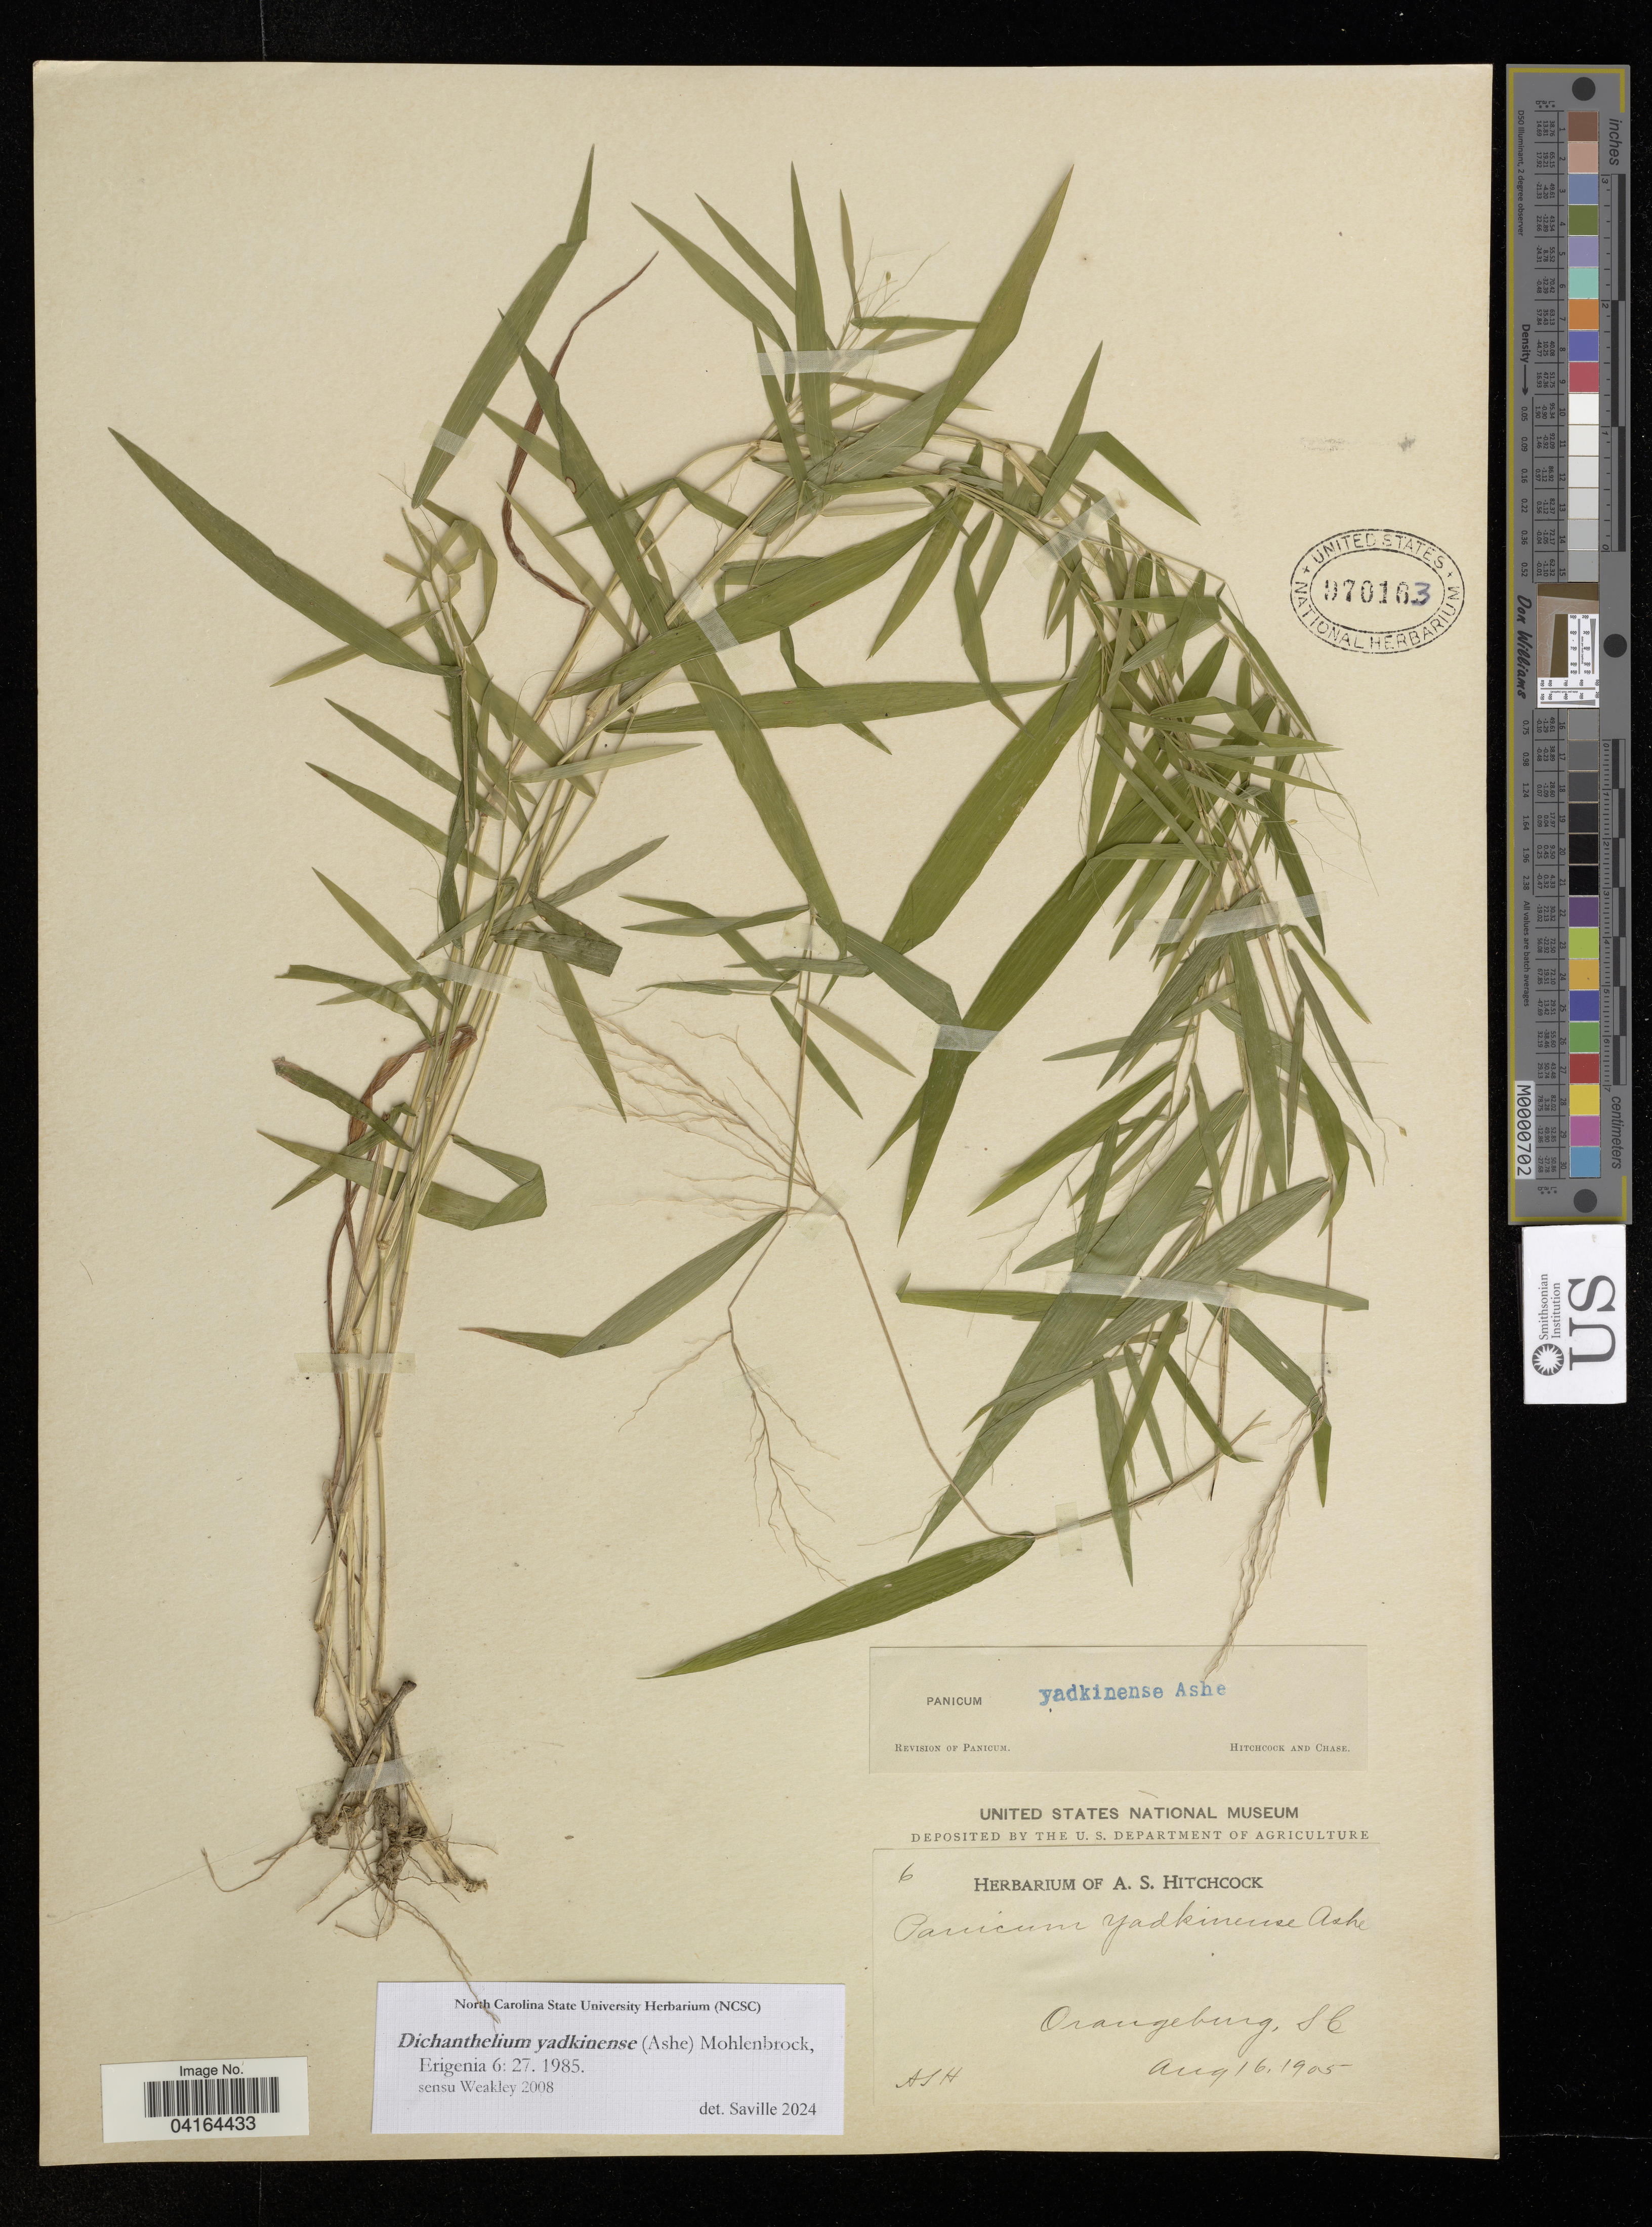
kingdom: Plantae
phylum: Tracheophyta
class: Liliopsida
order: Poales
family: Poaceae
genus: Dichanthelium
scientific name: Dichanthelium yadkinense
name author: (Ashe) Mohlenbr.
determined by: Saville, A. C., (NCSC), North Carolina State University (UNITED STATES)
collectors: A. H.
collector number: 6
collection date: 1905-08-16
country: United States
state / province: South Carolina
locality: Orangeburg.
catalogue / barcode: US 970163